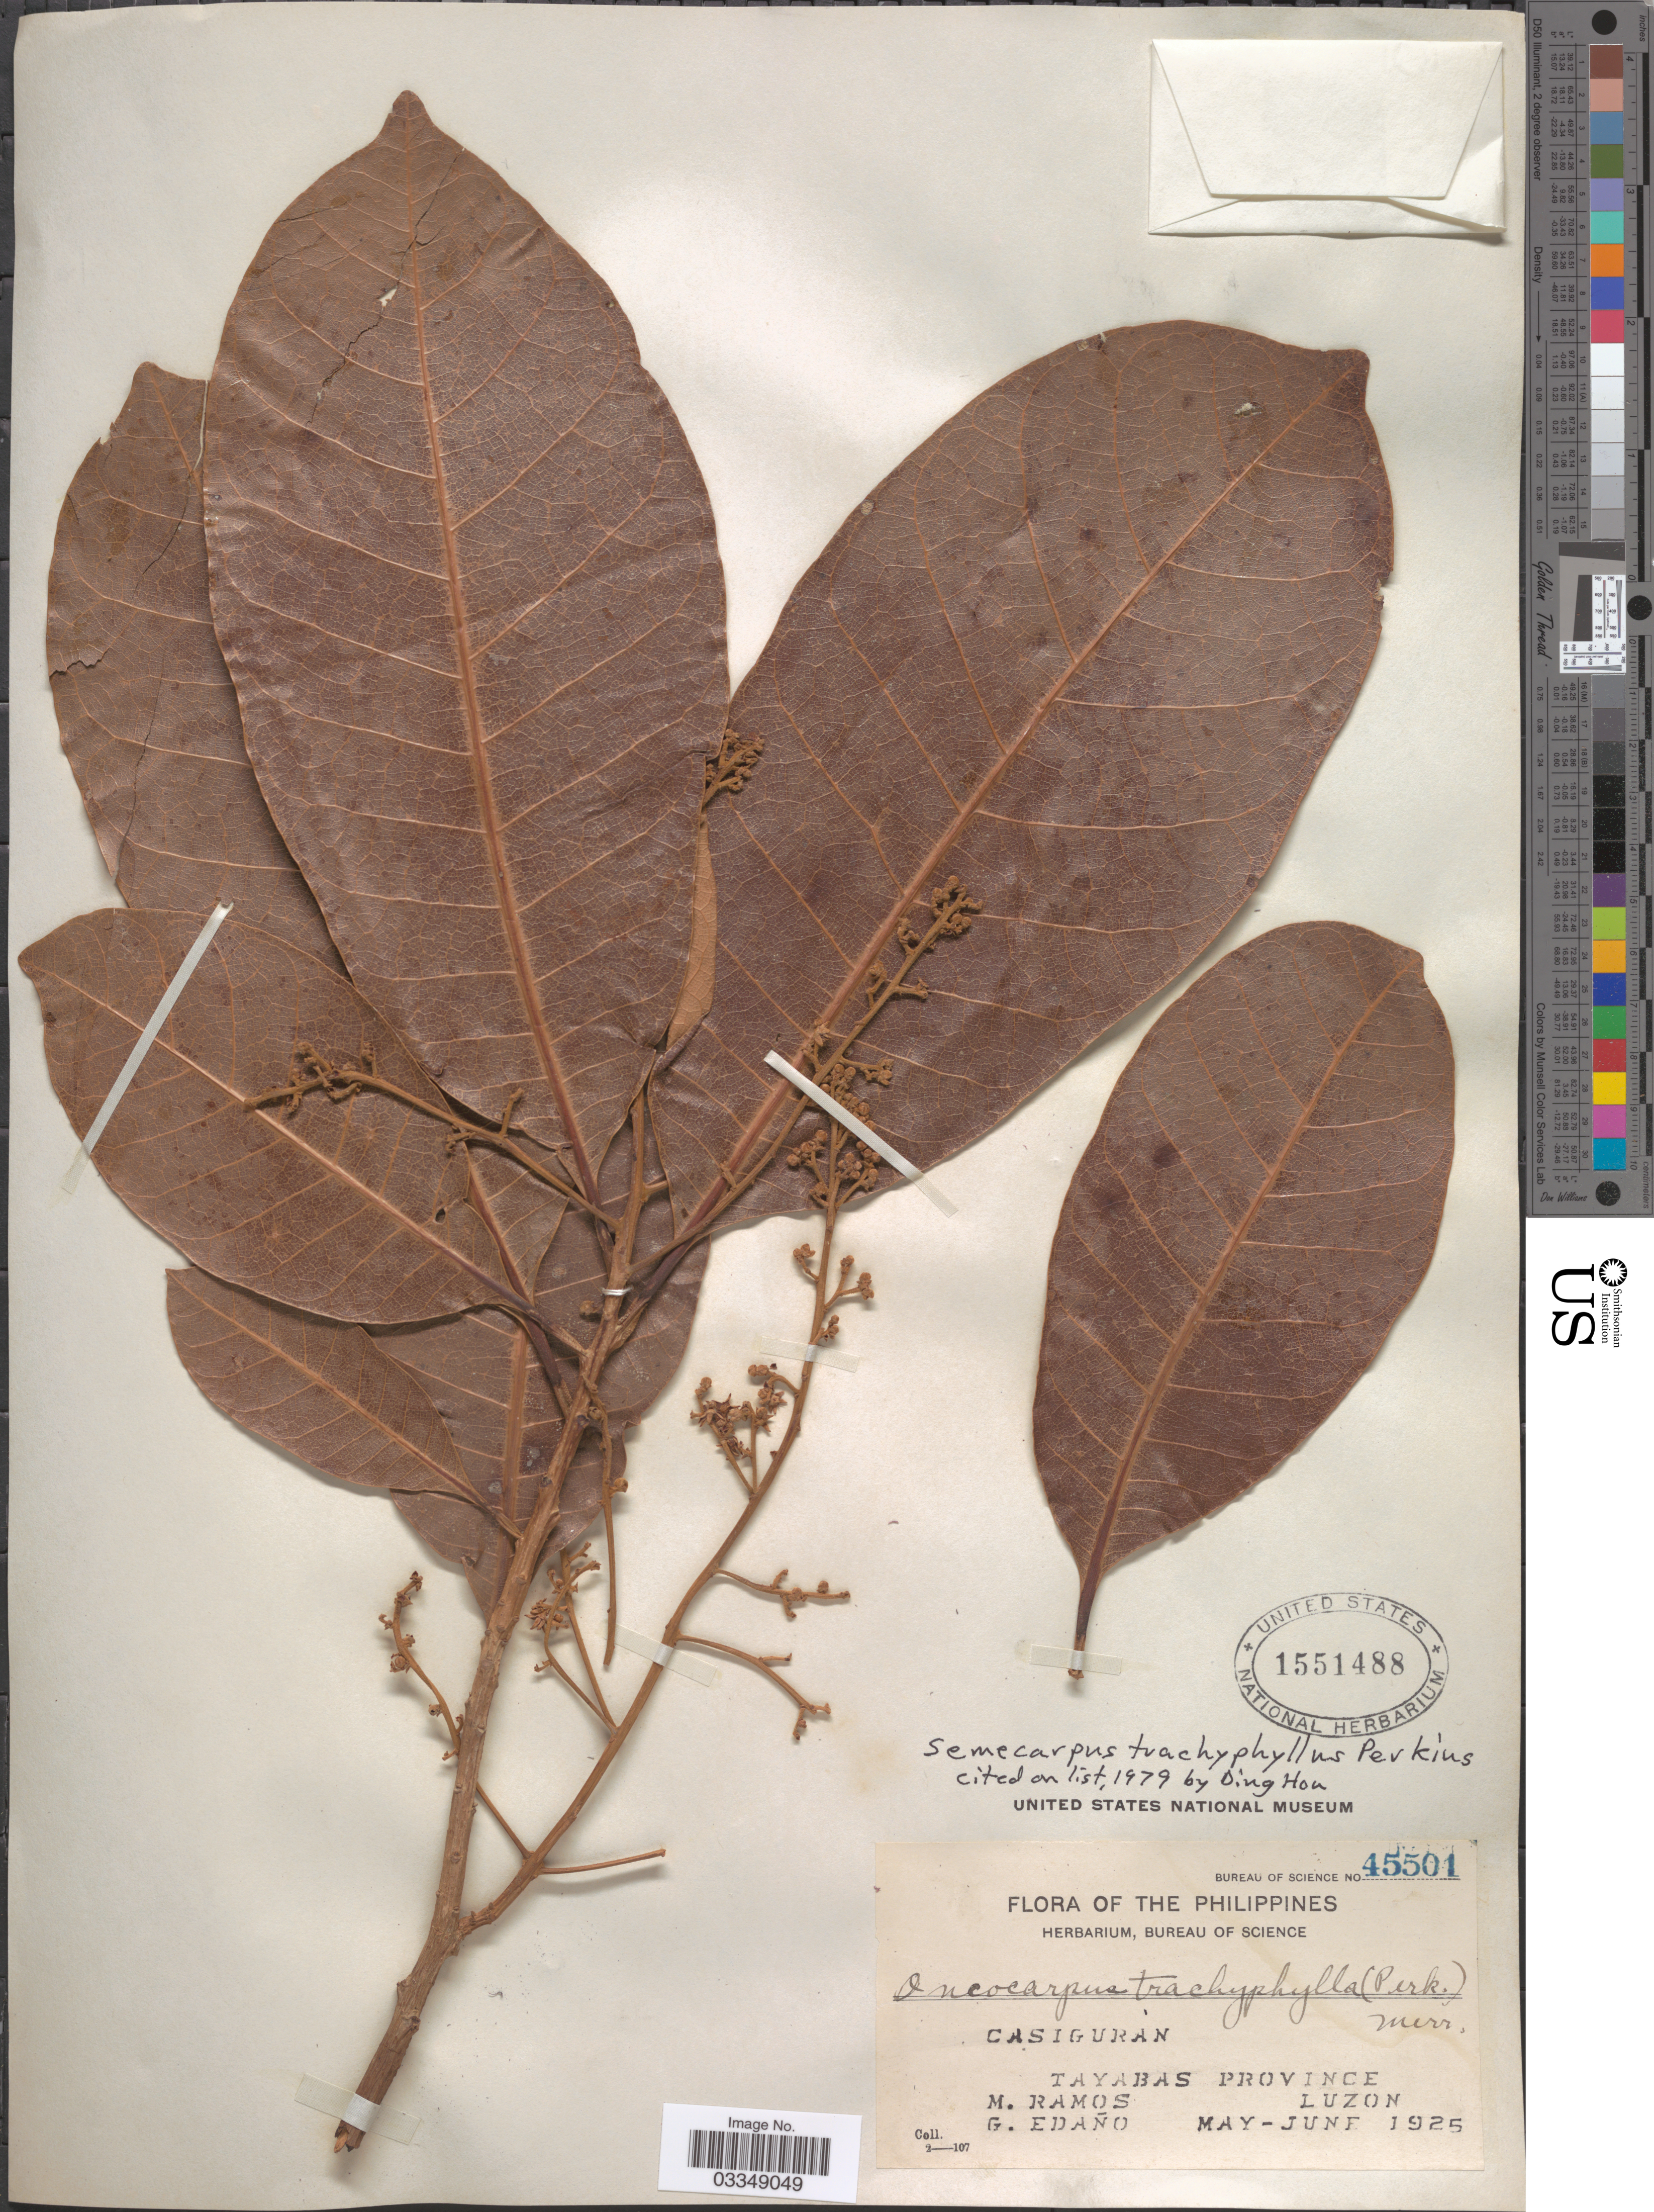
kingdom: Plantae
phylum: Tracheophyta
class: Magnoliopsida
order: Sapindales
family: Anacardiaceae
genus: Semecarpus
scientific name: Semecarpus trachyphyllus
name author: Perkins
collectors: M. Ramos & G. Edaño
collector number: Bureau of Science 45501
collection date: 1925-05/1925-06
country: Philippines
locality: Tayabas Province. Luzon.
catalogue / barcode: US 1551488